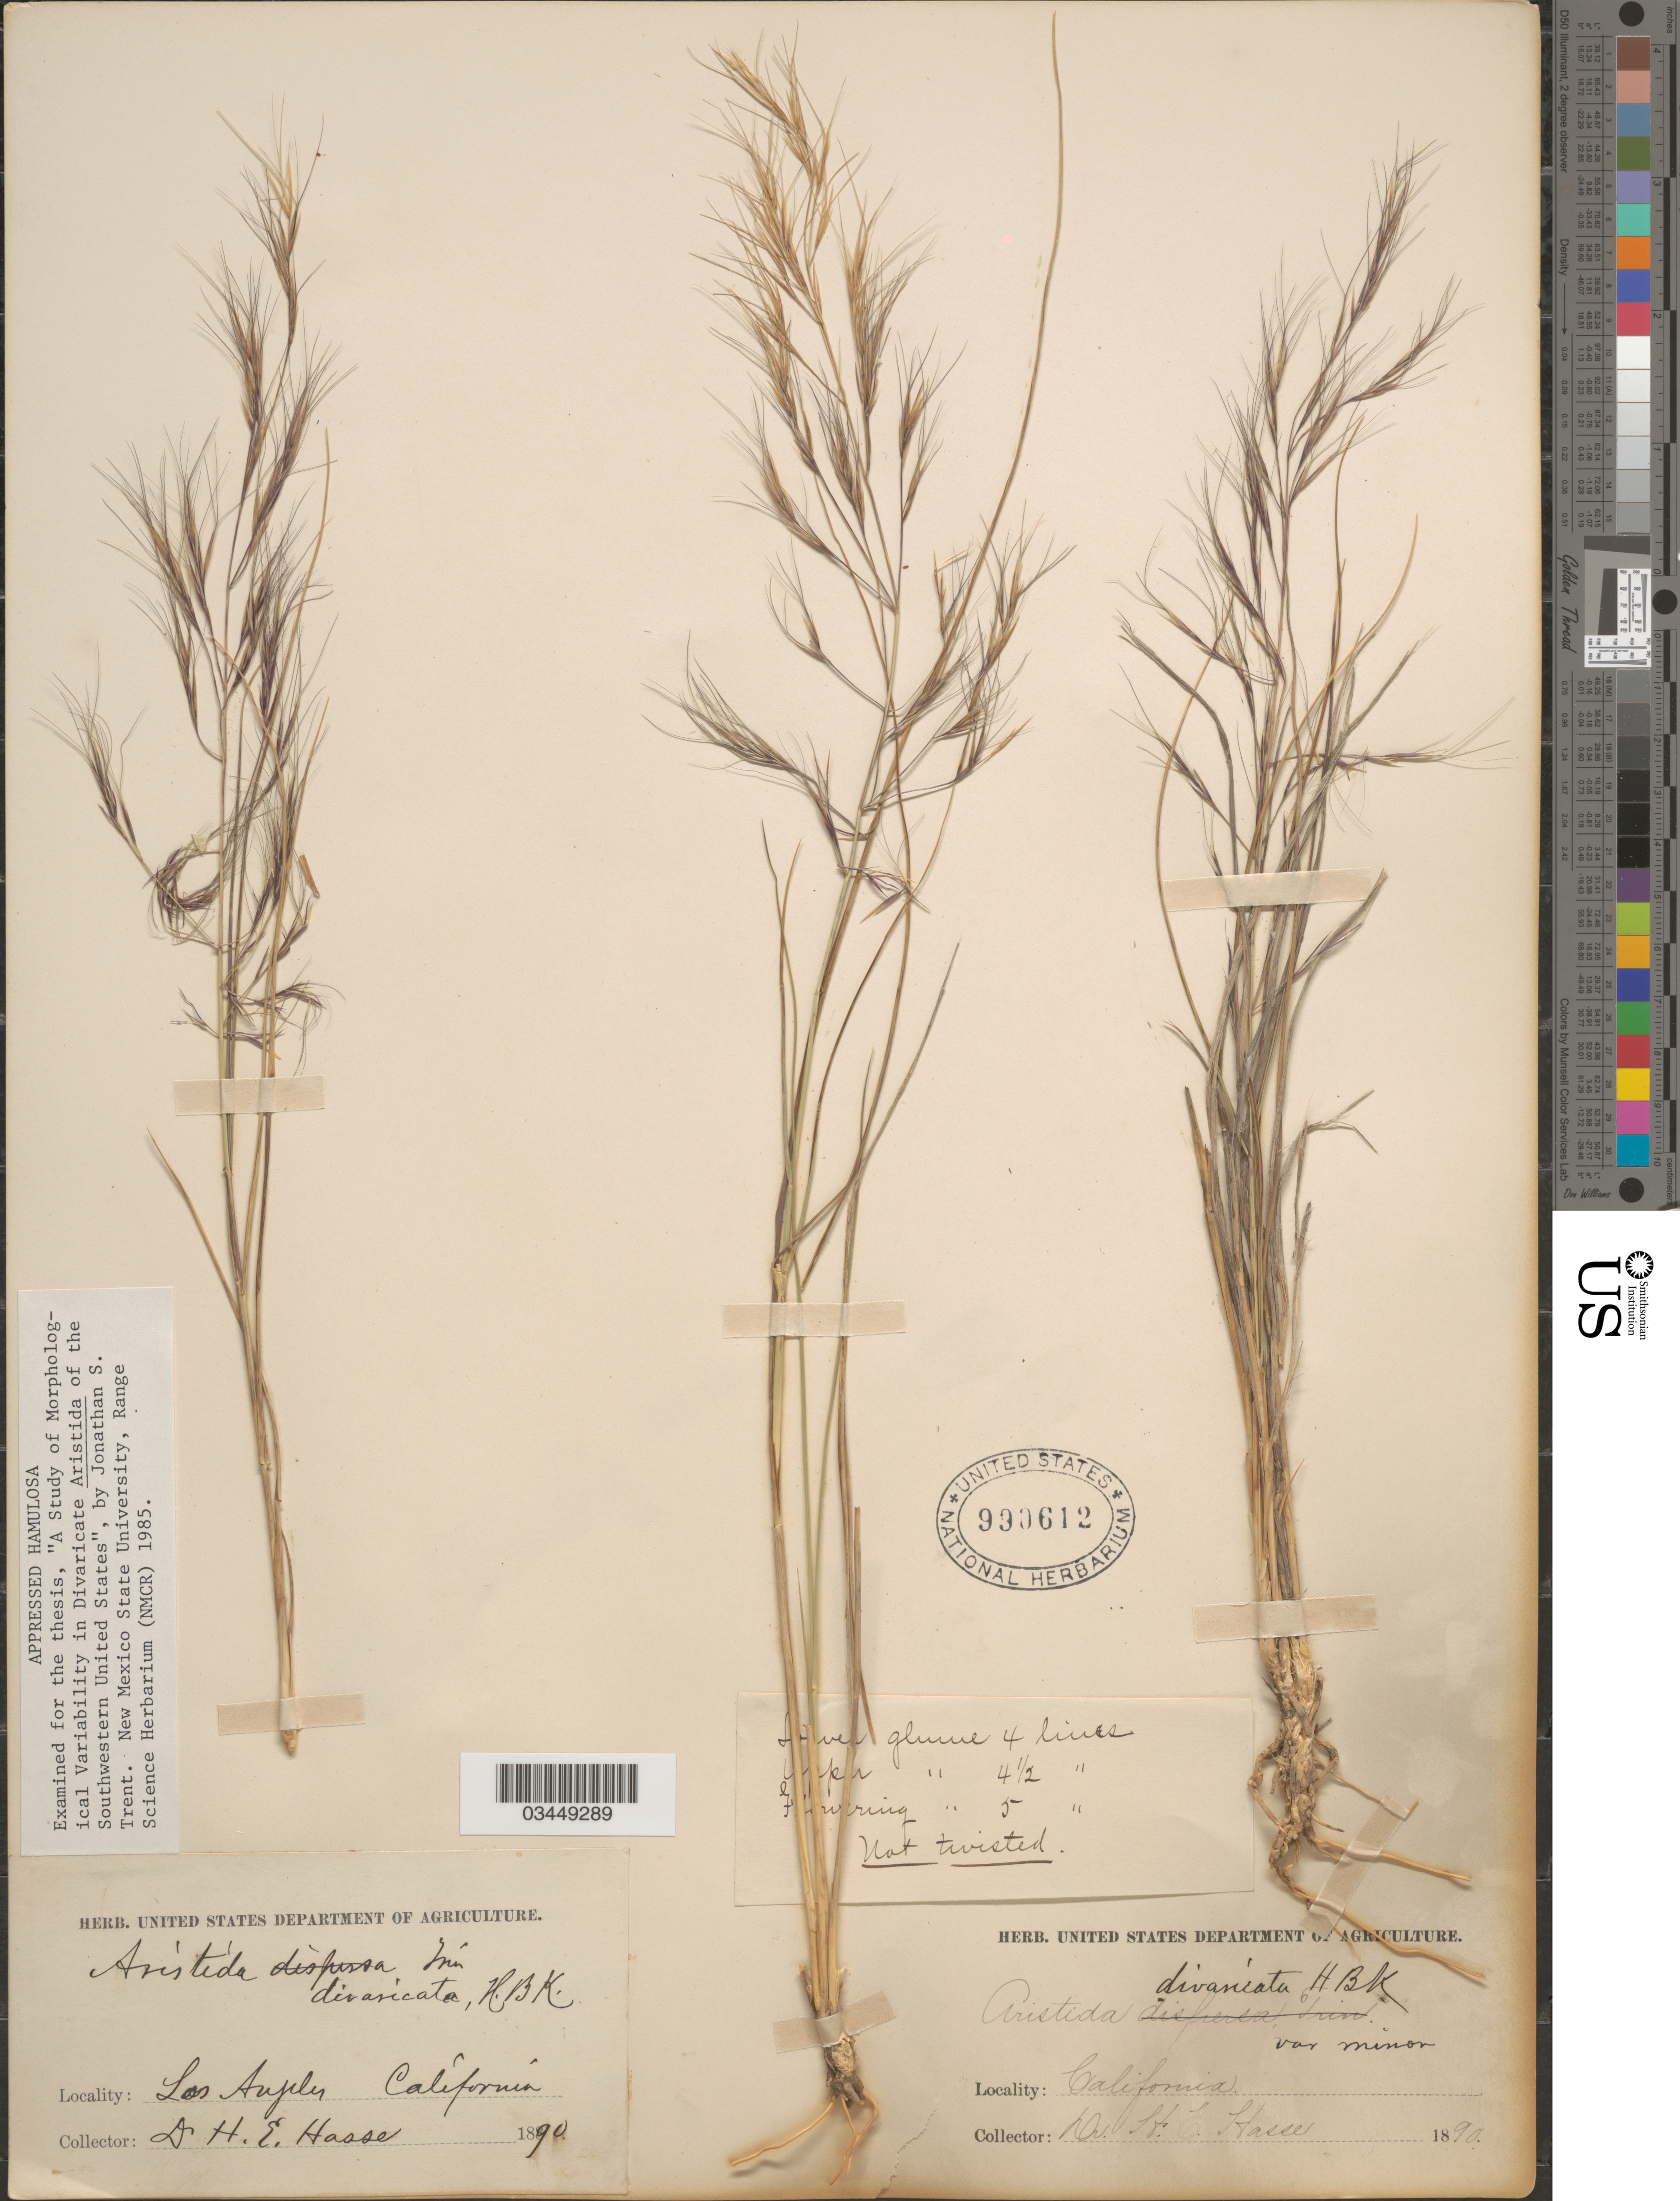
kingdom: Plantae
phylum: Tracheophyta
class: Liliopsida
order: Poales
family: Poaceae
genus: Aristida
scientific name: Aristida hamulosa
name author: Henr.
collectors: H. E. Hasse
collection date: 1890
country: United States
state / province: California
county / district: Los Angeles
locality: Los Angeles.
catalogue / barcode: US 990612